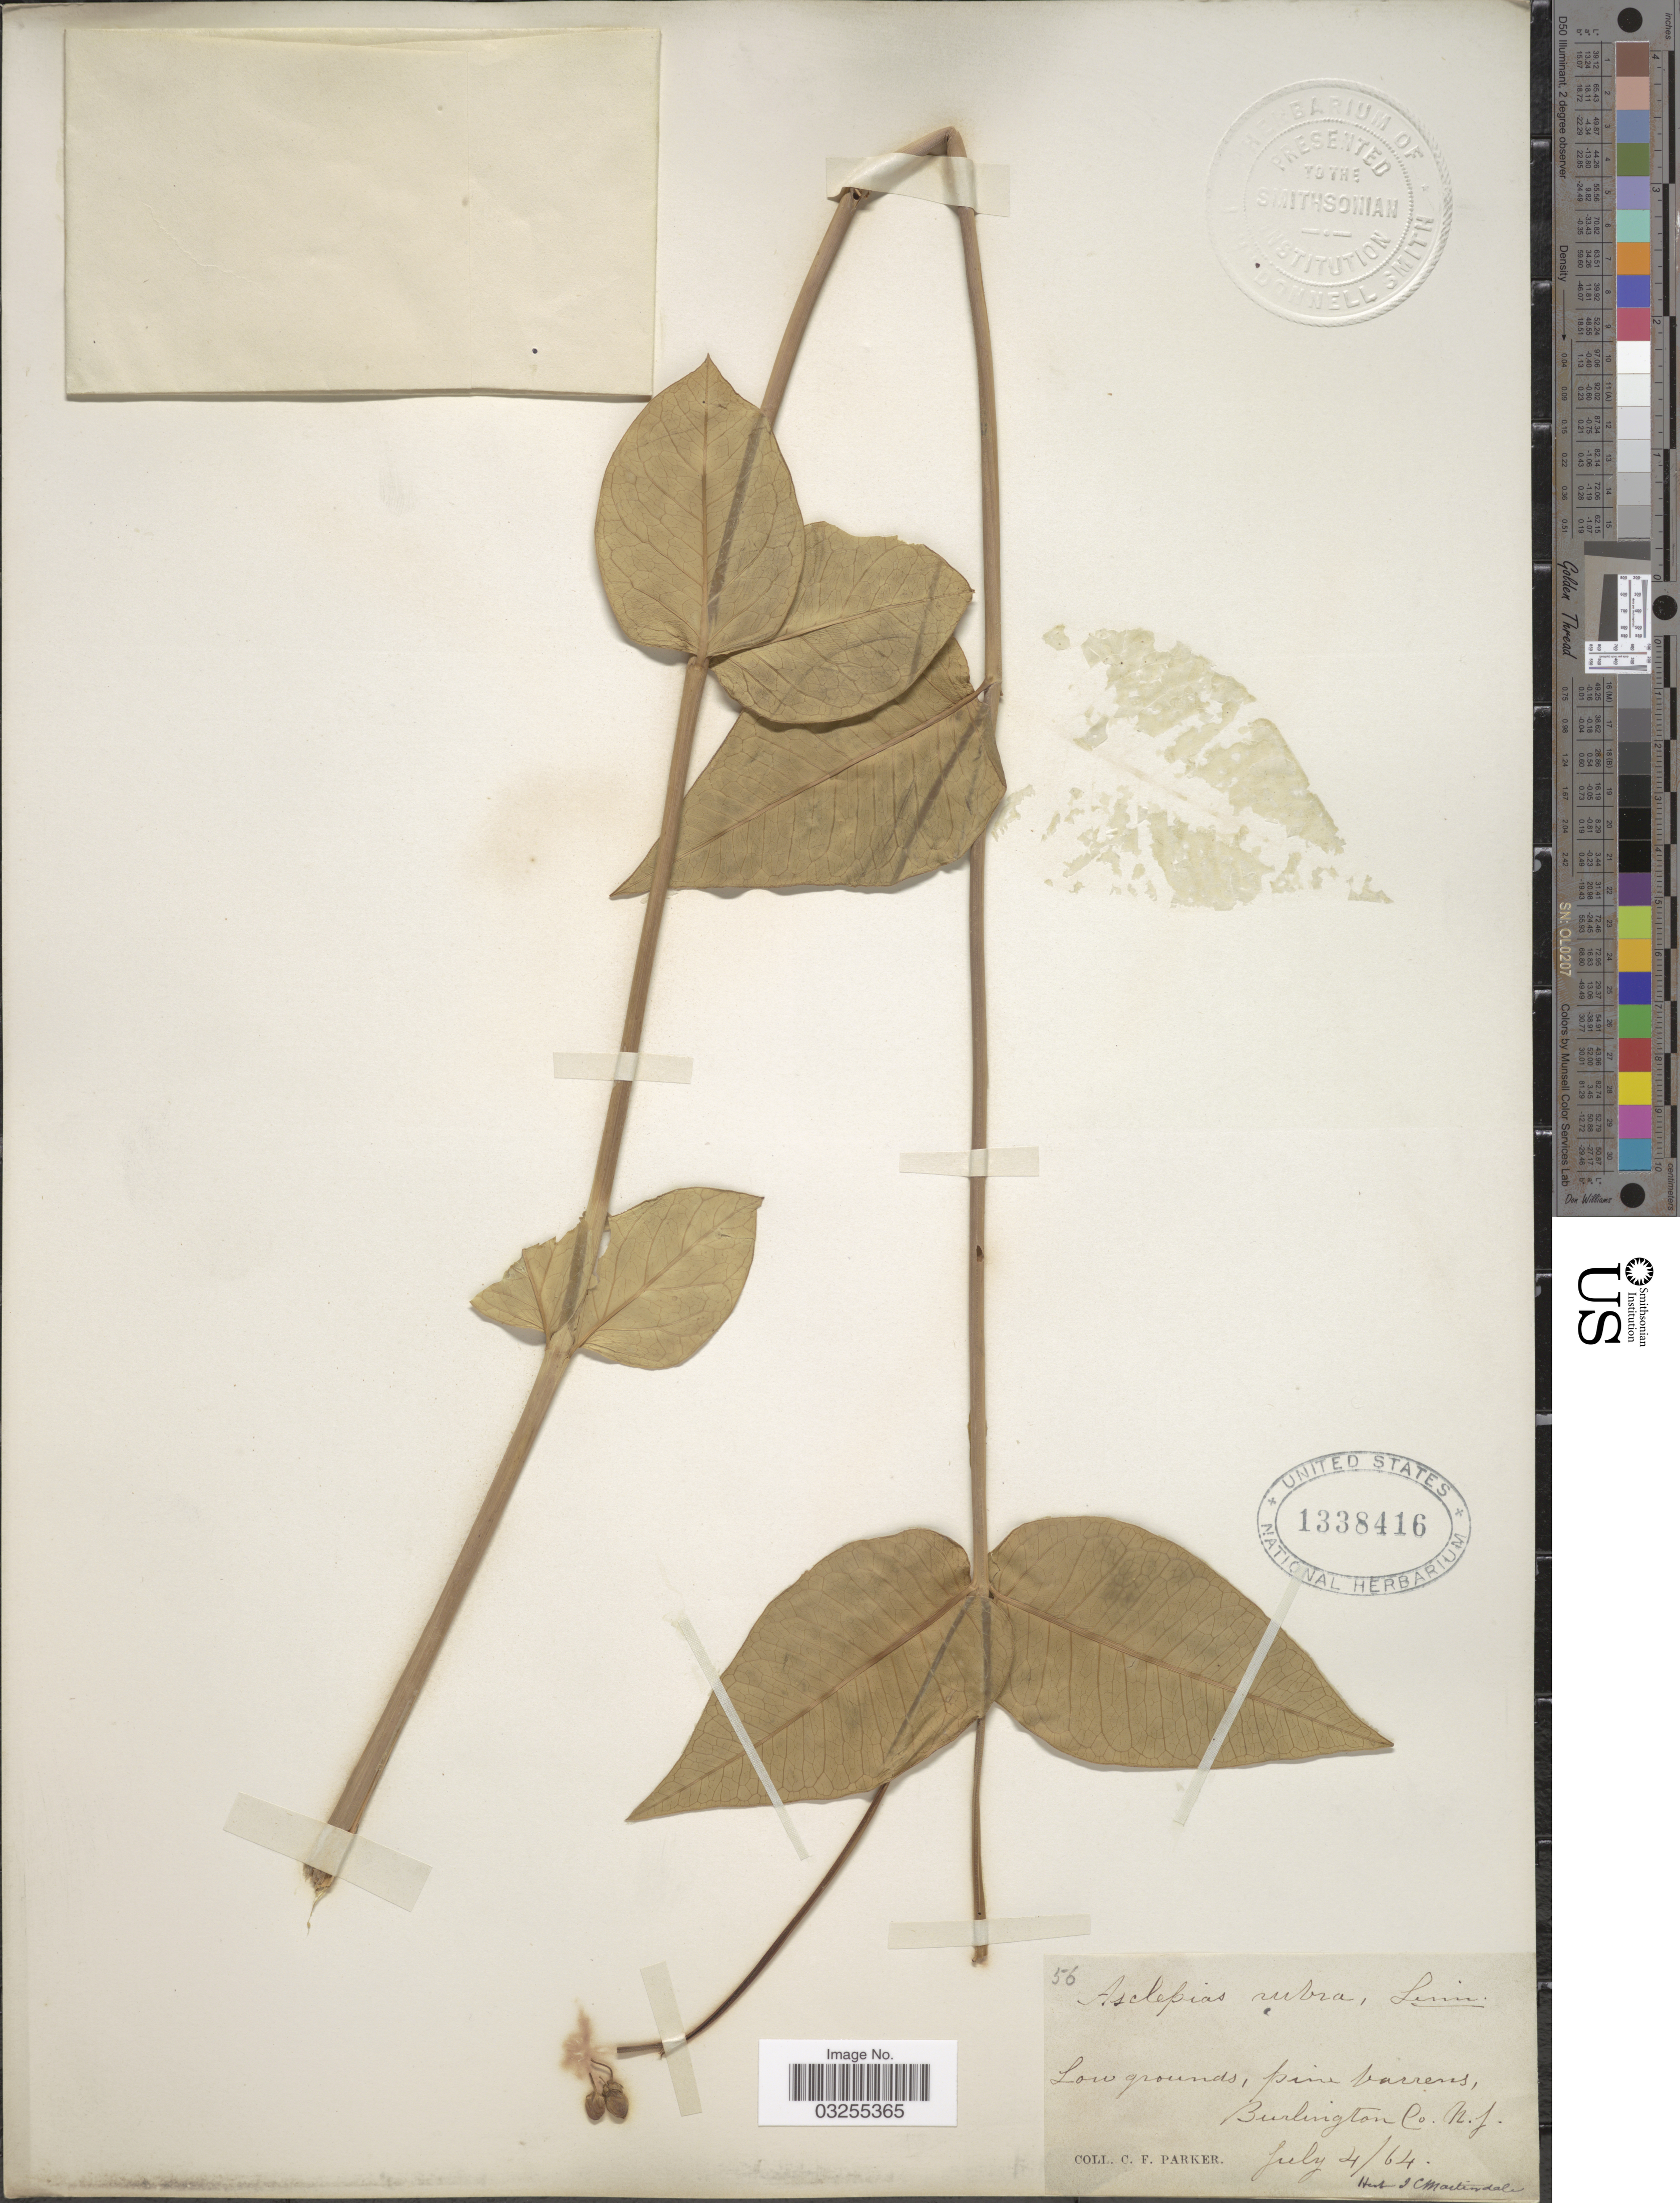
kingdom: Plantae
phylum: Tracheophyta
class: Magnoliopsida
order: Gentianales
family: Apocynaceae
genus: Asclepias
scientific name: Asclepias rubra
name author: L.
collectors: C. F. Parker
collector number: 56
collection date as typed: Transcribed d/m/y: 4/7/64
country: United States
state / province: New Jersey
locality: Burlington Co.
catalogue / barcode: US 1338416